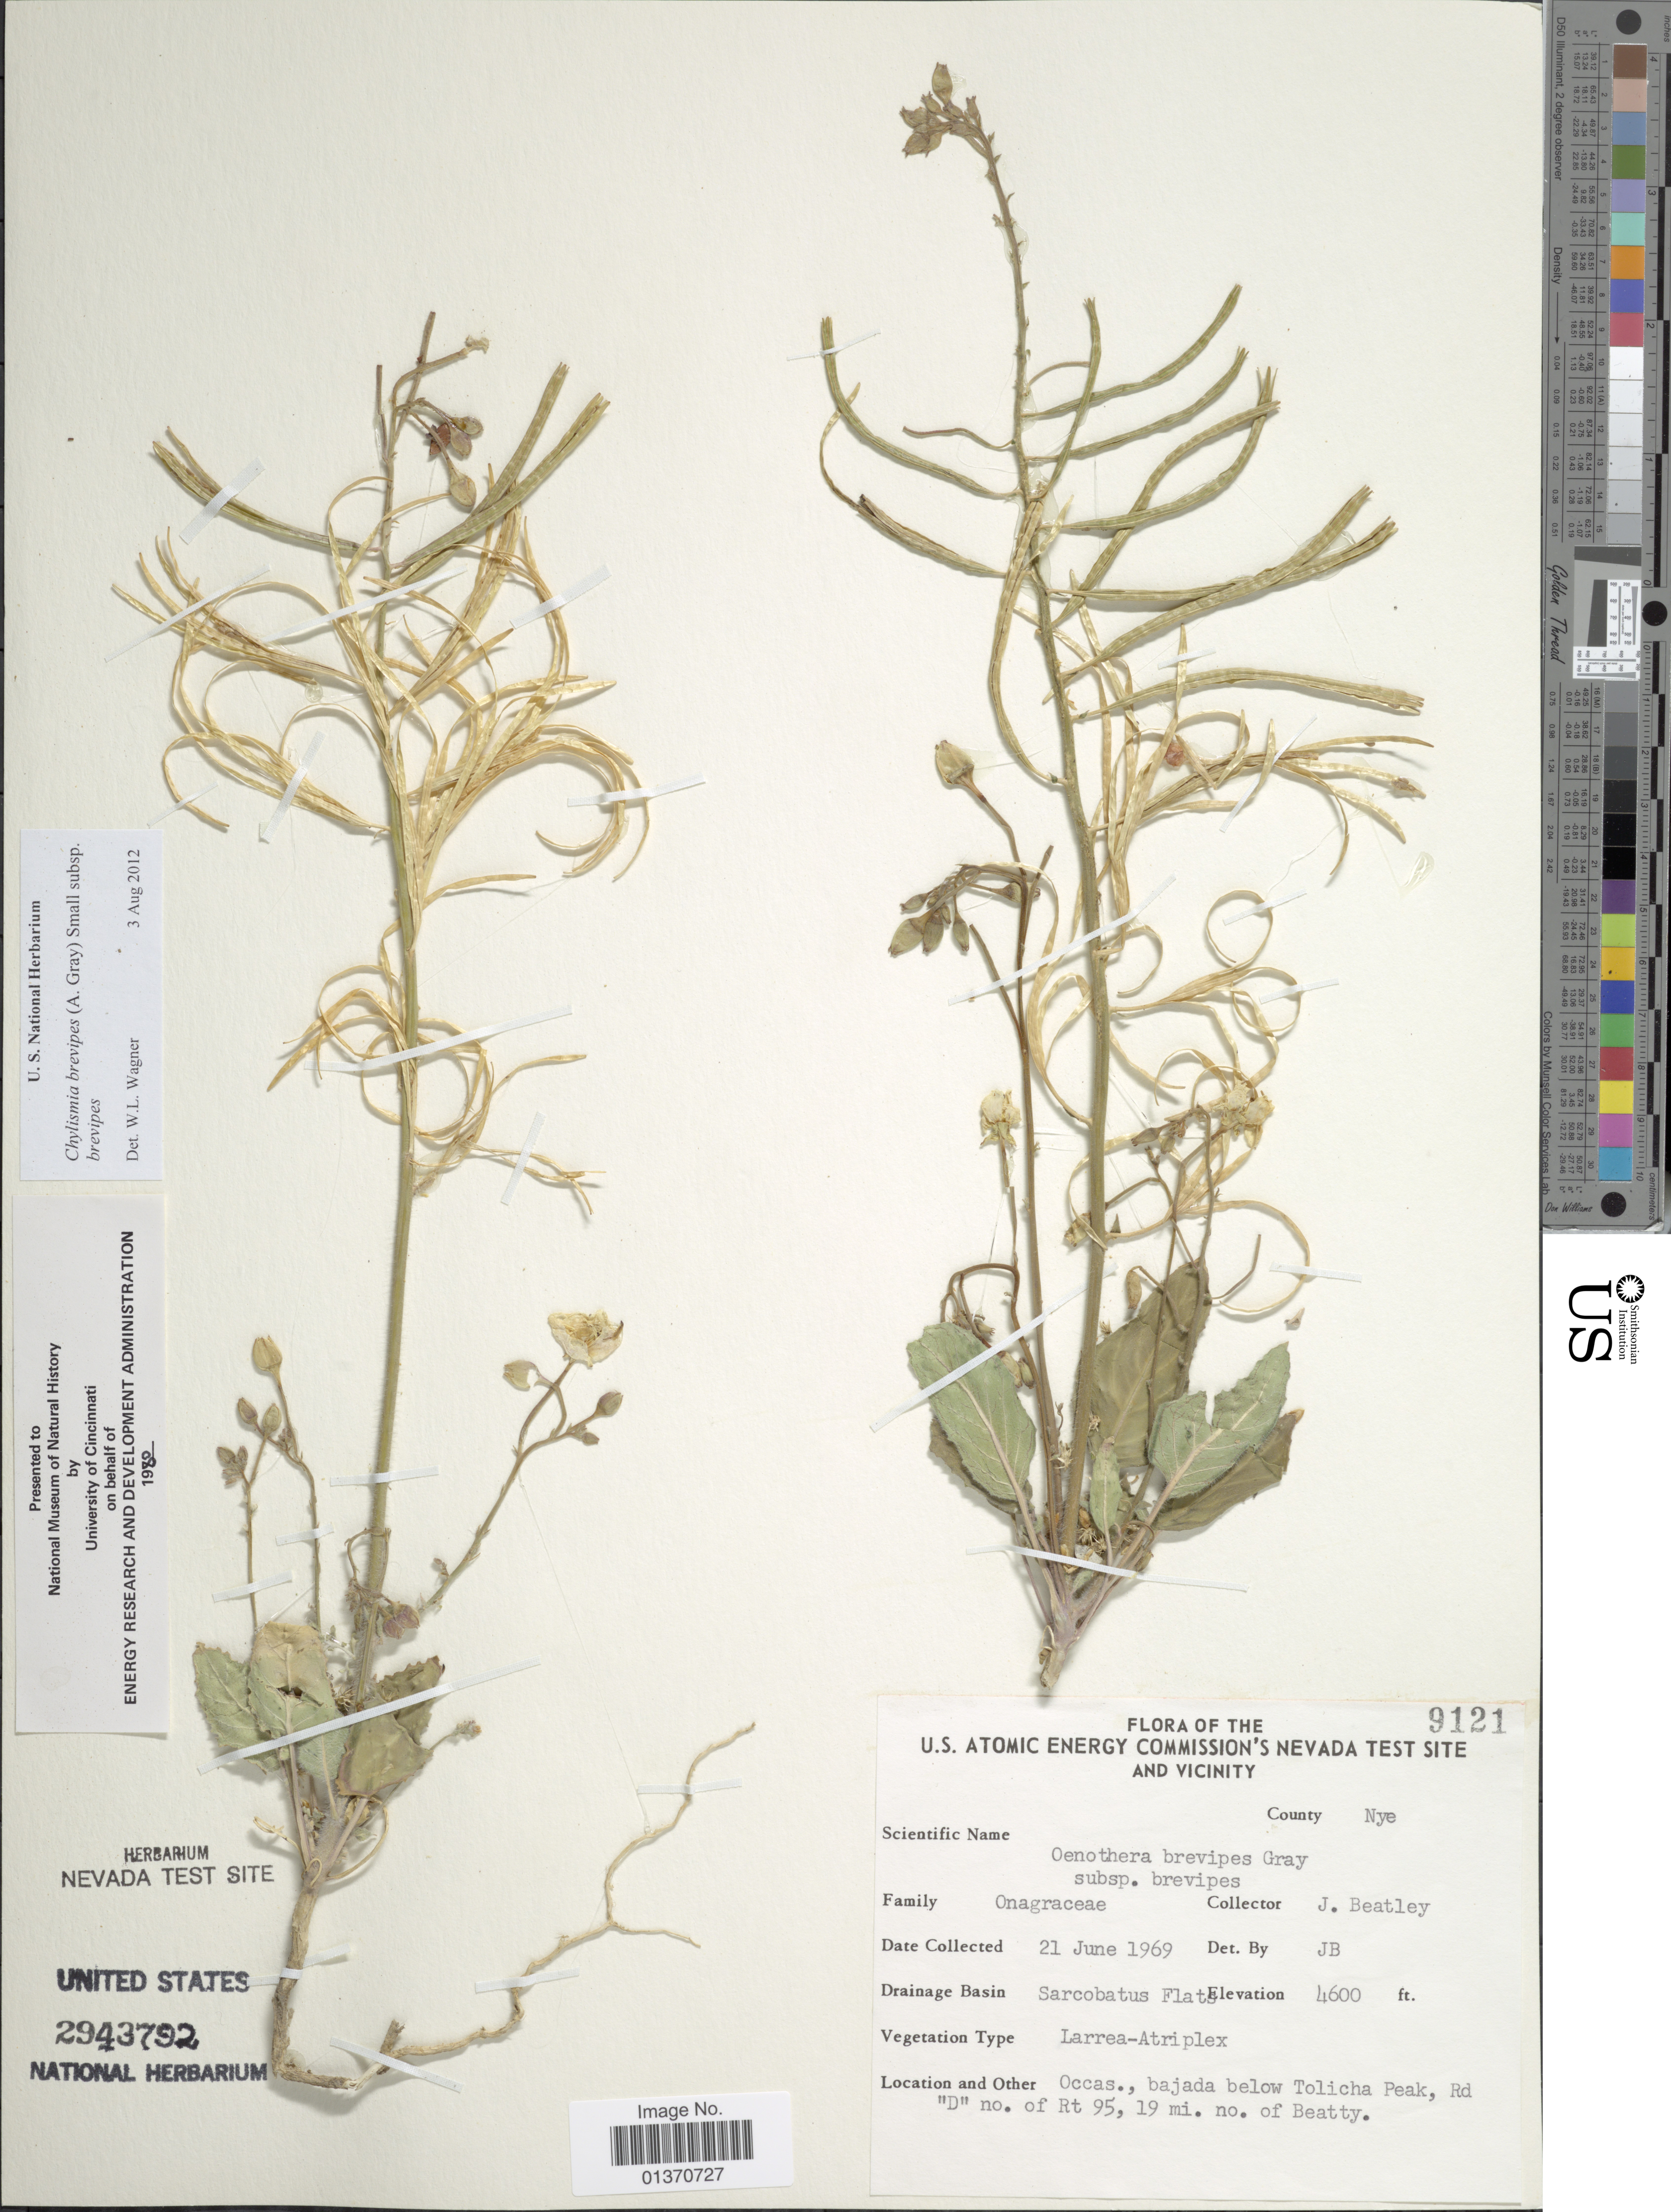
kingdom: Plantae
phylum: Tracheophyta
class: Magnoliopsida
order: Myrtales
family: Onagraceae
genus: Chylismia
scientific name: Chylismia brevipes subsp. brevipes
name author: (A. Gray) Small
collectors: J. C. Beatley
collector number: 9121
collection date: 1969-06-21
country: United States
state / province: Nevada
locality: U. S. Atomic Energy Commission's Nevada Test Site and Vicinity, County Nye, Sacrobatus Flats, Occas., bajada below Tolicha Peak, Rd "D" no. of Rt 95, 19 mi. no. of Beatty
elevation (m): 1402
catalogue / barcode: US 2943792